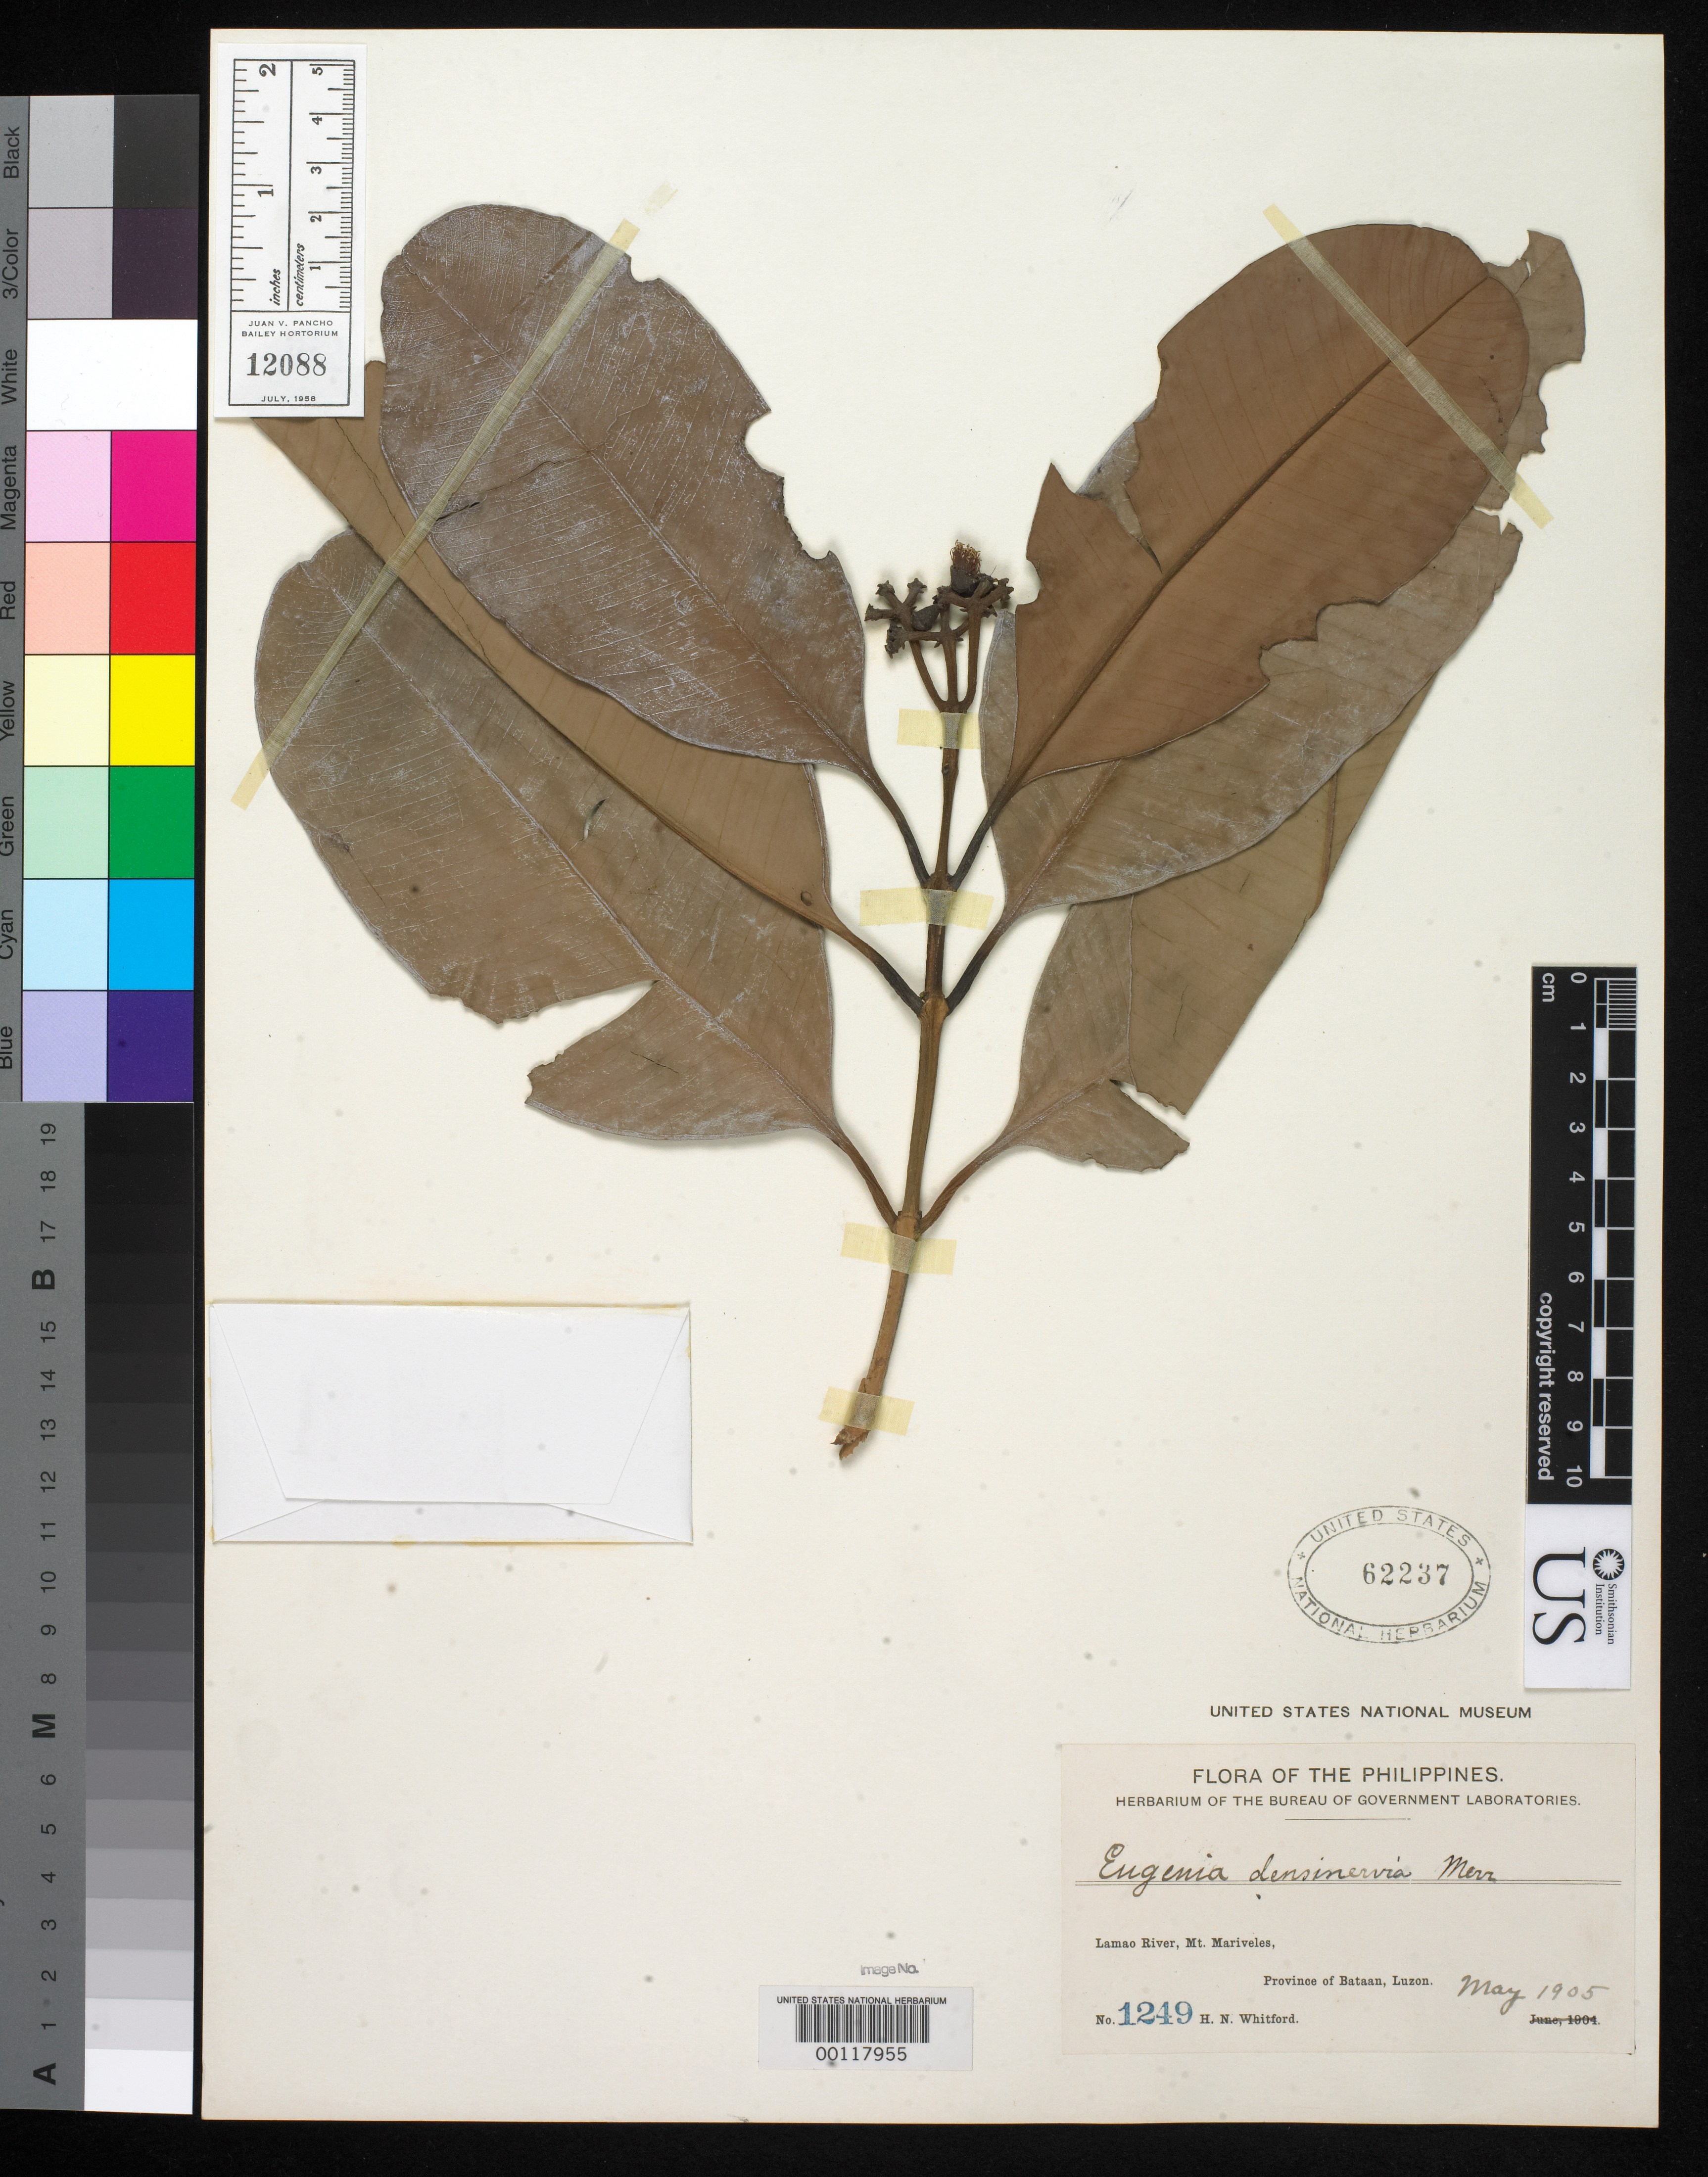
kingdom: Plantae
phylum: Tracheophyta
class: Magnoliopsida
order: Myrtales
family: Myrtaceae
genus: Eugenia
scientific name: Eugenia densinervia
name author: Merr.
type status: Isosyntype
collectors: H. N. Whitford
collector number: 1249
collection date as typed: May 1905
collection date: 1905-05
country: Philippines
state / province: Central Luzon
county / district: Bataan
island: Luzon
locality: Lamao River, Mt Mariveles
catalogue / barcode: US 62237